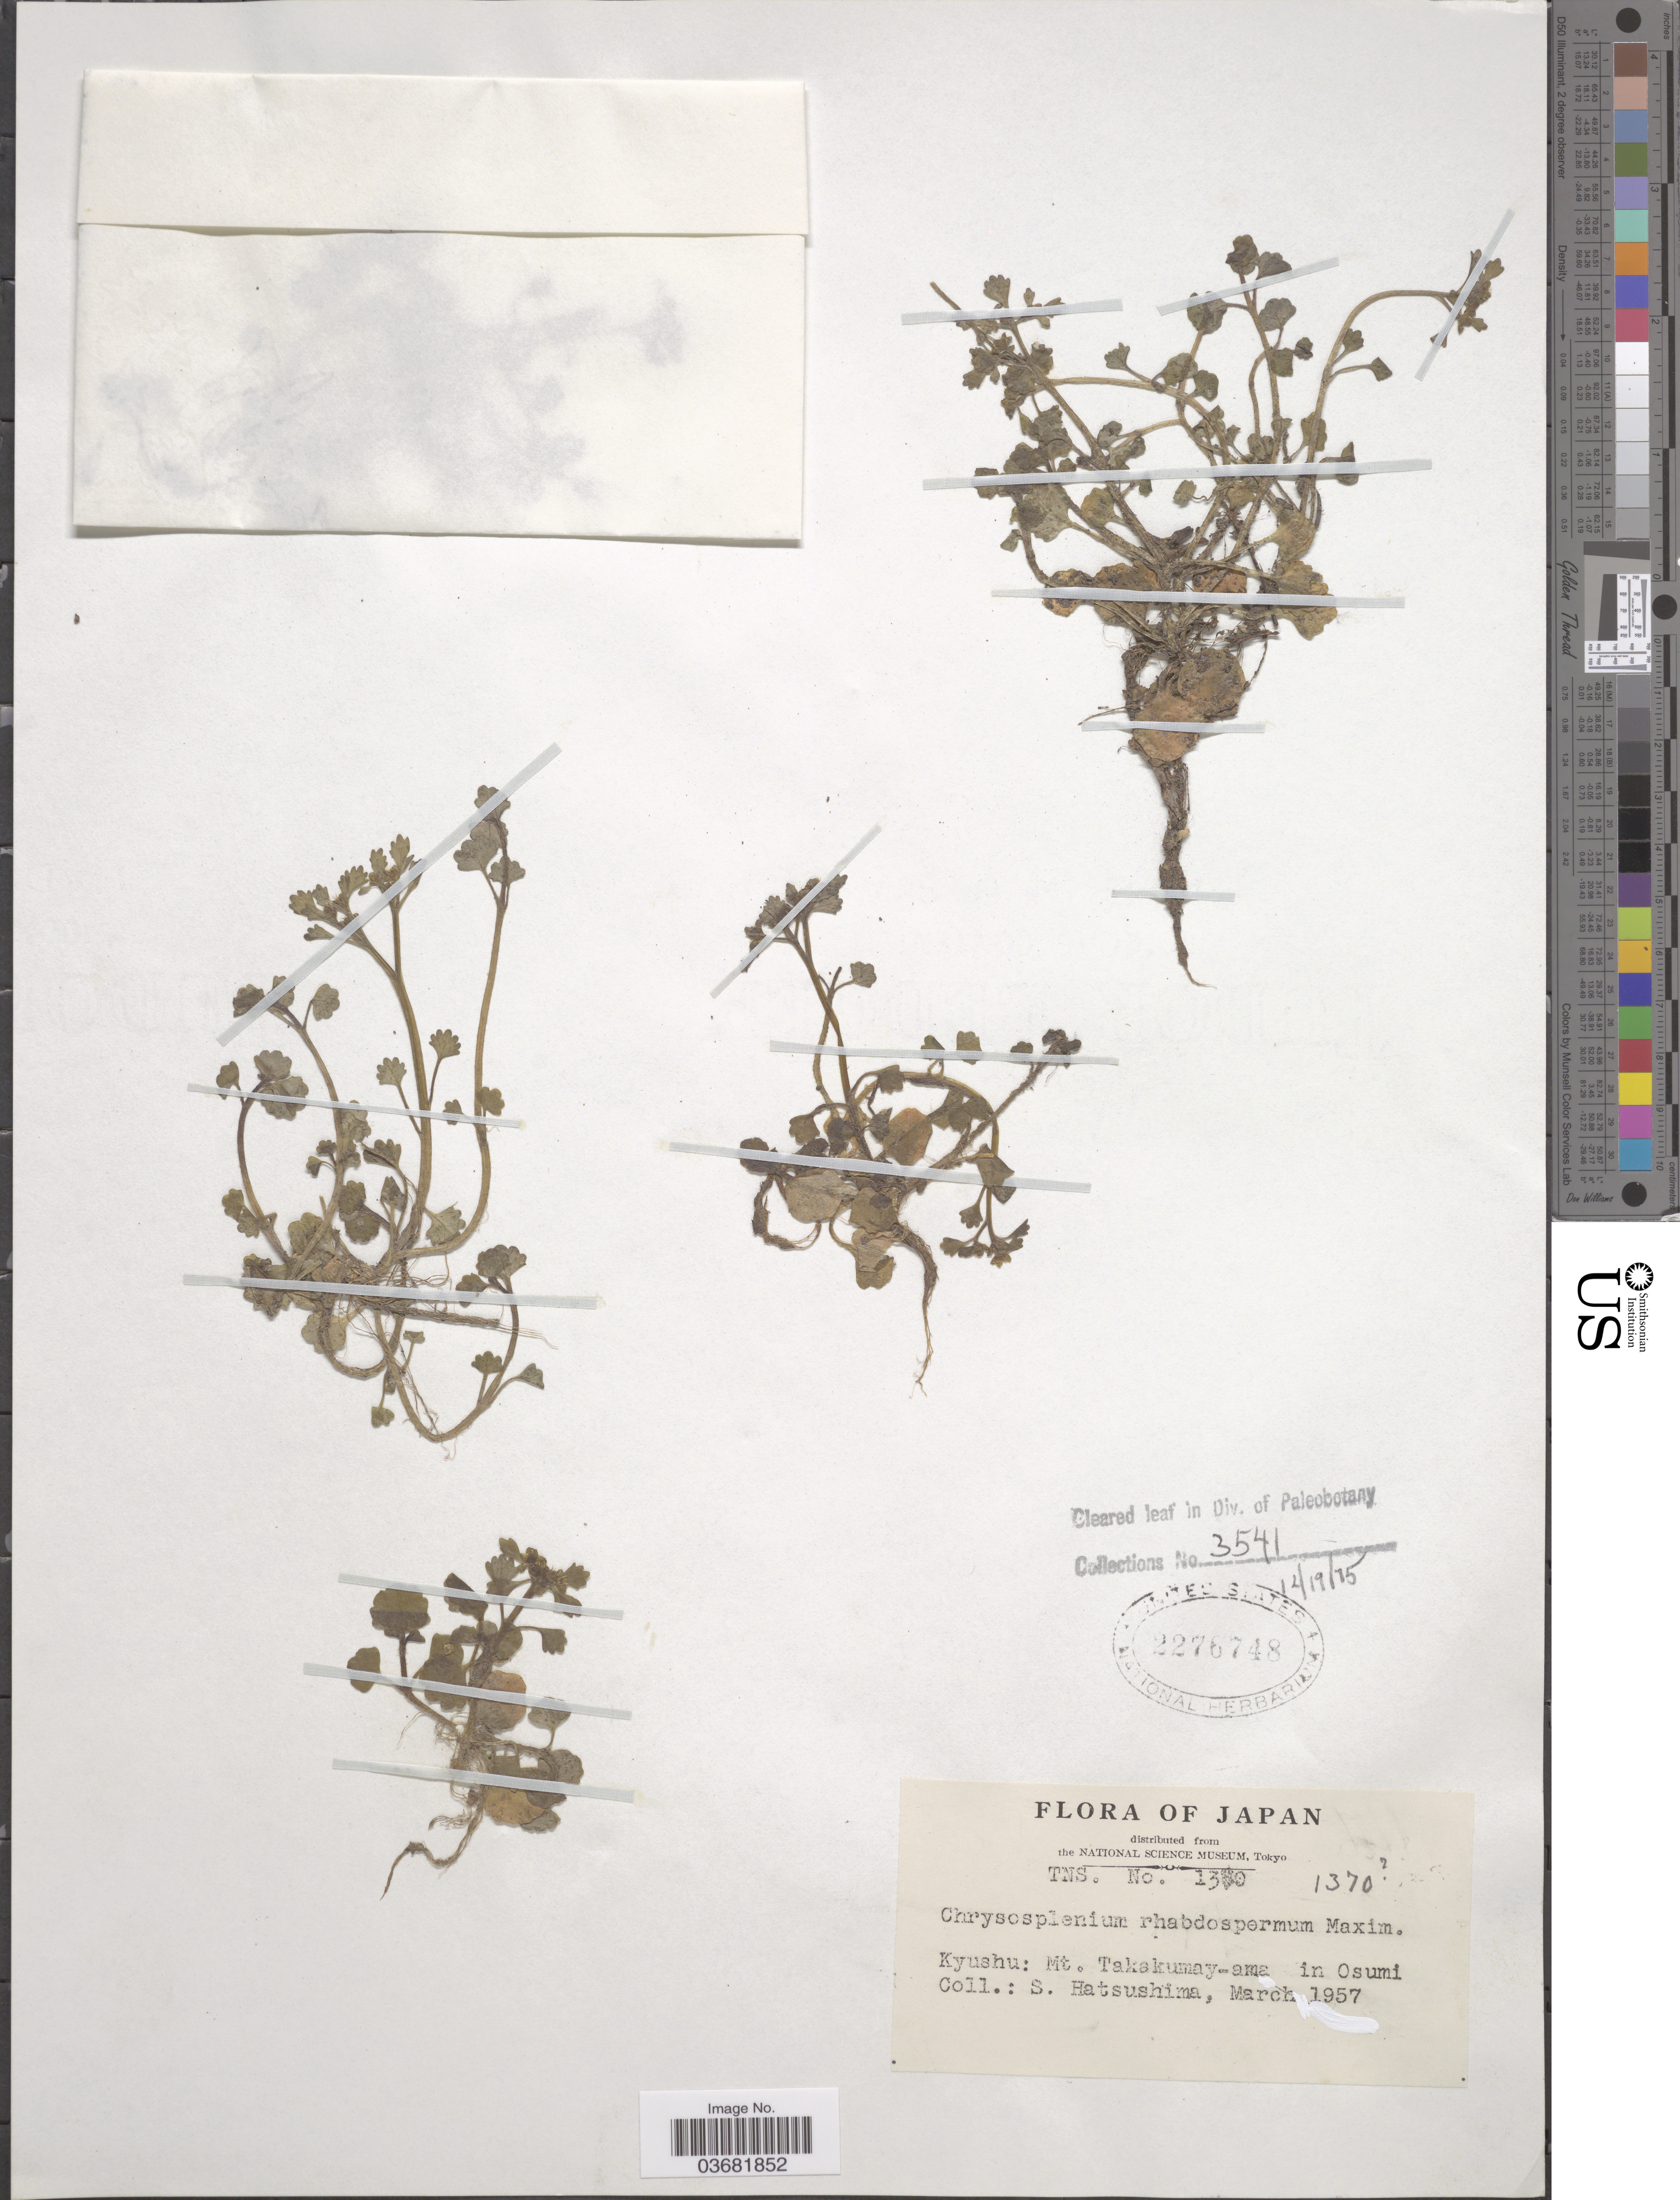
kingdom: Plantae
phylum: Tracheophyta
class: Magnoliopsida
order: Saxifragales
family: Saxifragaceae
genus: Chrysosplenium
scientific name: Chrysosplenium rhabdospermum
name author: Maxim.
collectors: S. Hatsushima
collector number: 1370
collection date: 1957-03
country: Japan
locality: Kyushu: Mt. Takakumay-ama in Osumi.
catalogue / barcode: US 2276748